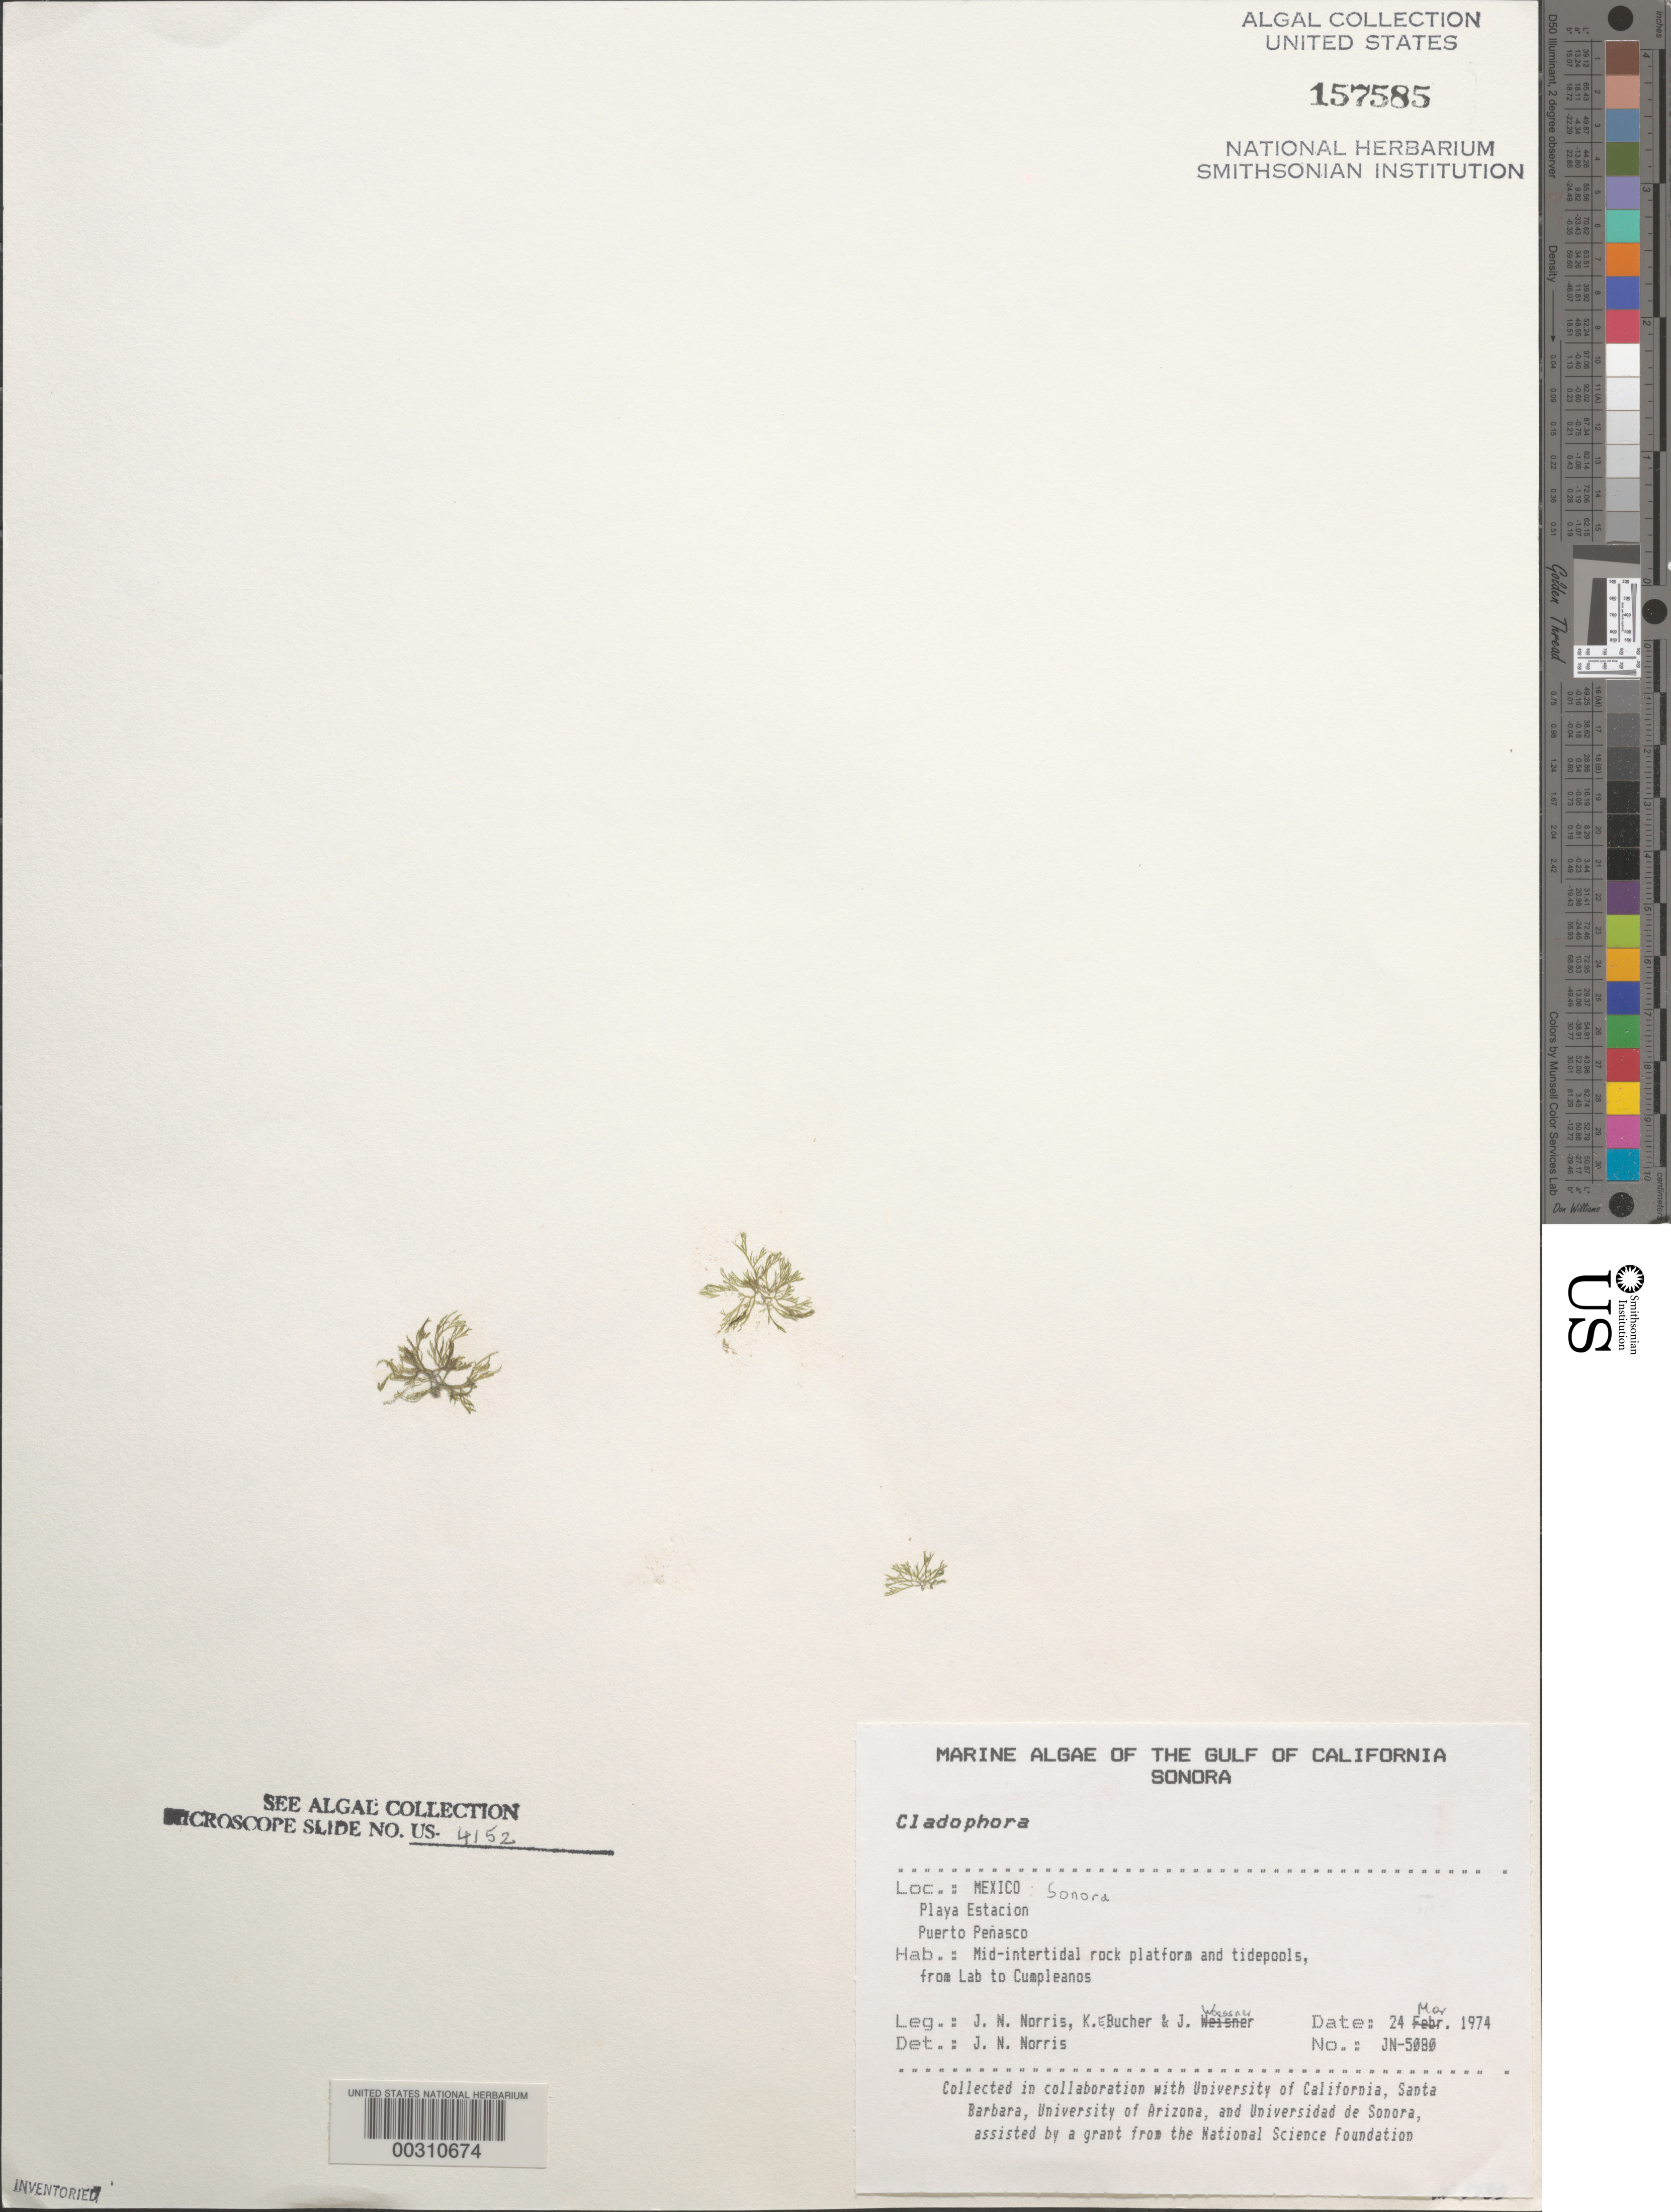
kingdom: Plantae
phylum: Chlorophyta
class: Ulvophyceae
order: Cladophorales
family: Cladophoraceae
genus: Cladophora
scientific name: Cladophora sp.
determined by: Norris, James N.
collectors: J. N. Norris, K. E. Bucher & J. Woessner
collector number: JN-5080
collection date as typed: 24 Mar 1974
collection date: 1974-03-24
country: Mexico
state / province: Sonora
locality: Playa Estacion, Puerto Penasco, Cumpleanos tide pool-marine laboratory area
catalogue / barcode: US 157585